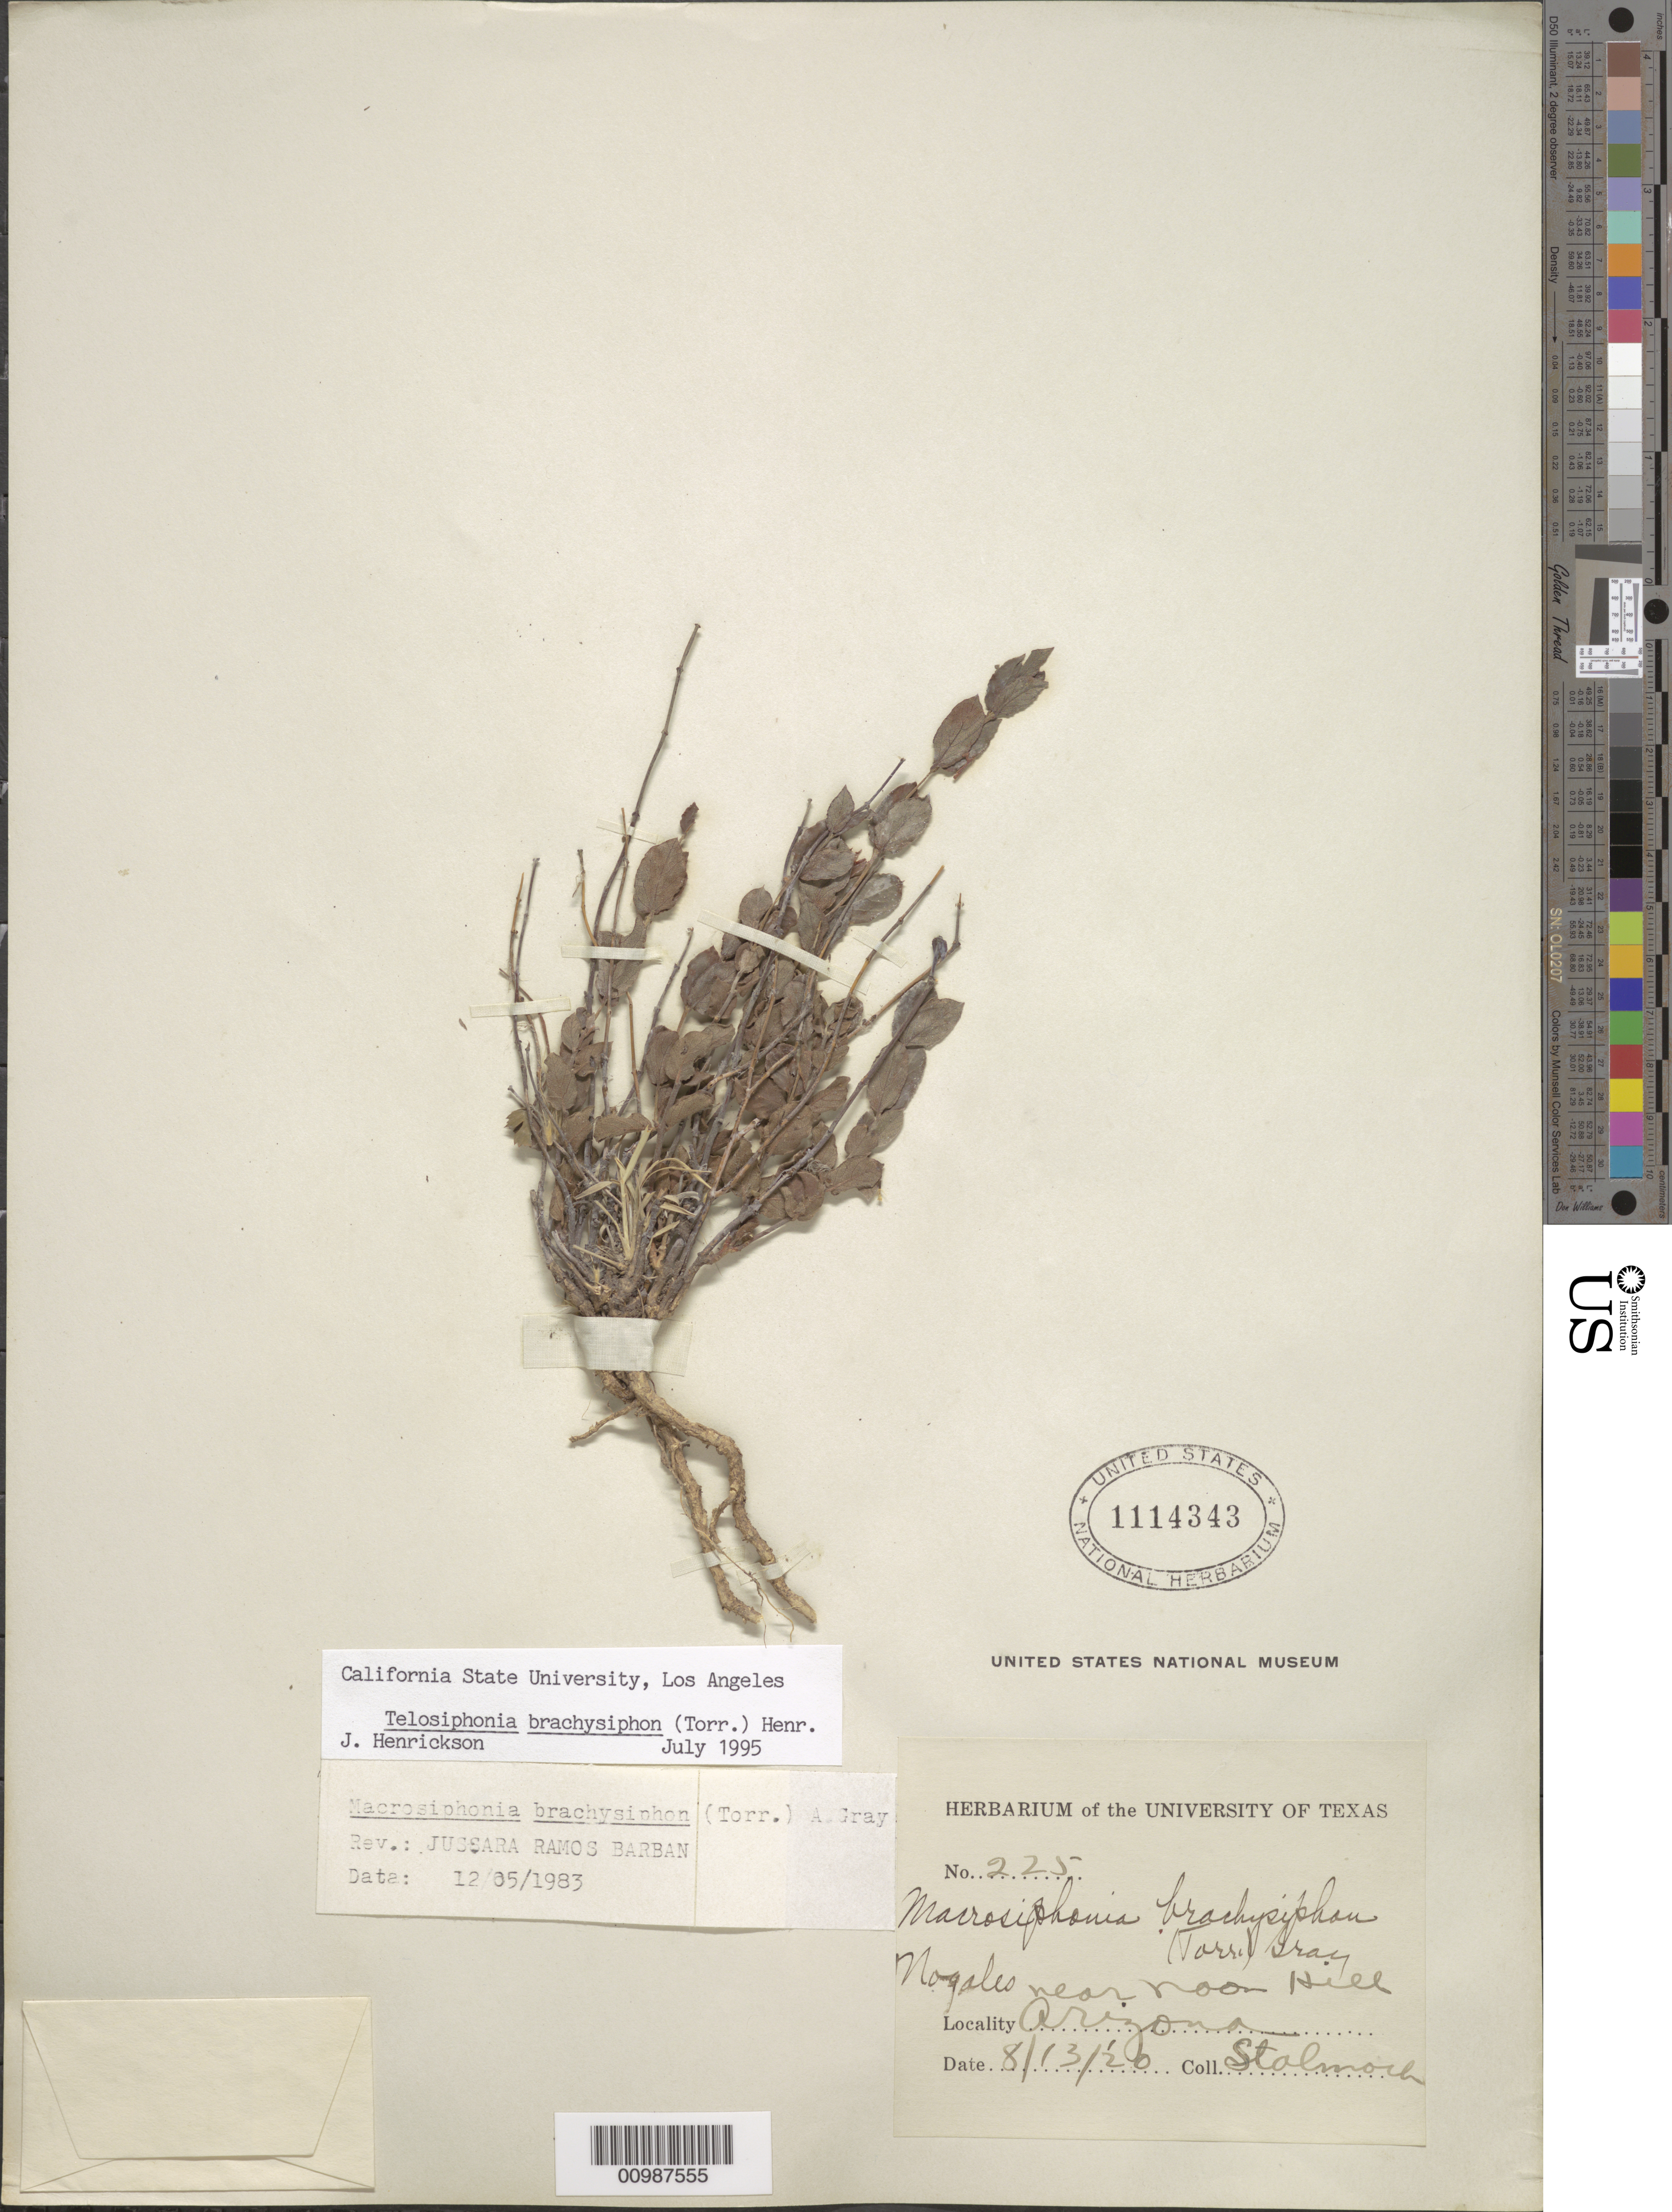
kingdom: Plantae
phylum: Tracheophyta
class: Magnoliopsida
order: Gentianales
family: Apocynaceae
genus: Macrosiphonia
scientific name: Macrosiphonia brachysiphon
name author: (Torr.) A. Gray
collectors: J. Stebmann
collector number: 225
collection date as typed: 13 Aug 1920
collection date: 1920-08-13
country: United States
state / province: Arizona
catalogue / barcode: US 1114343